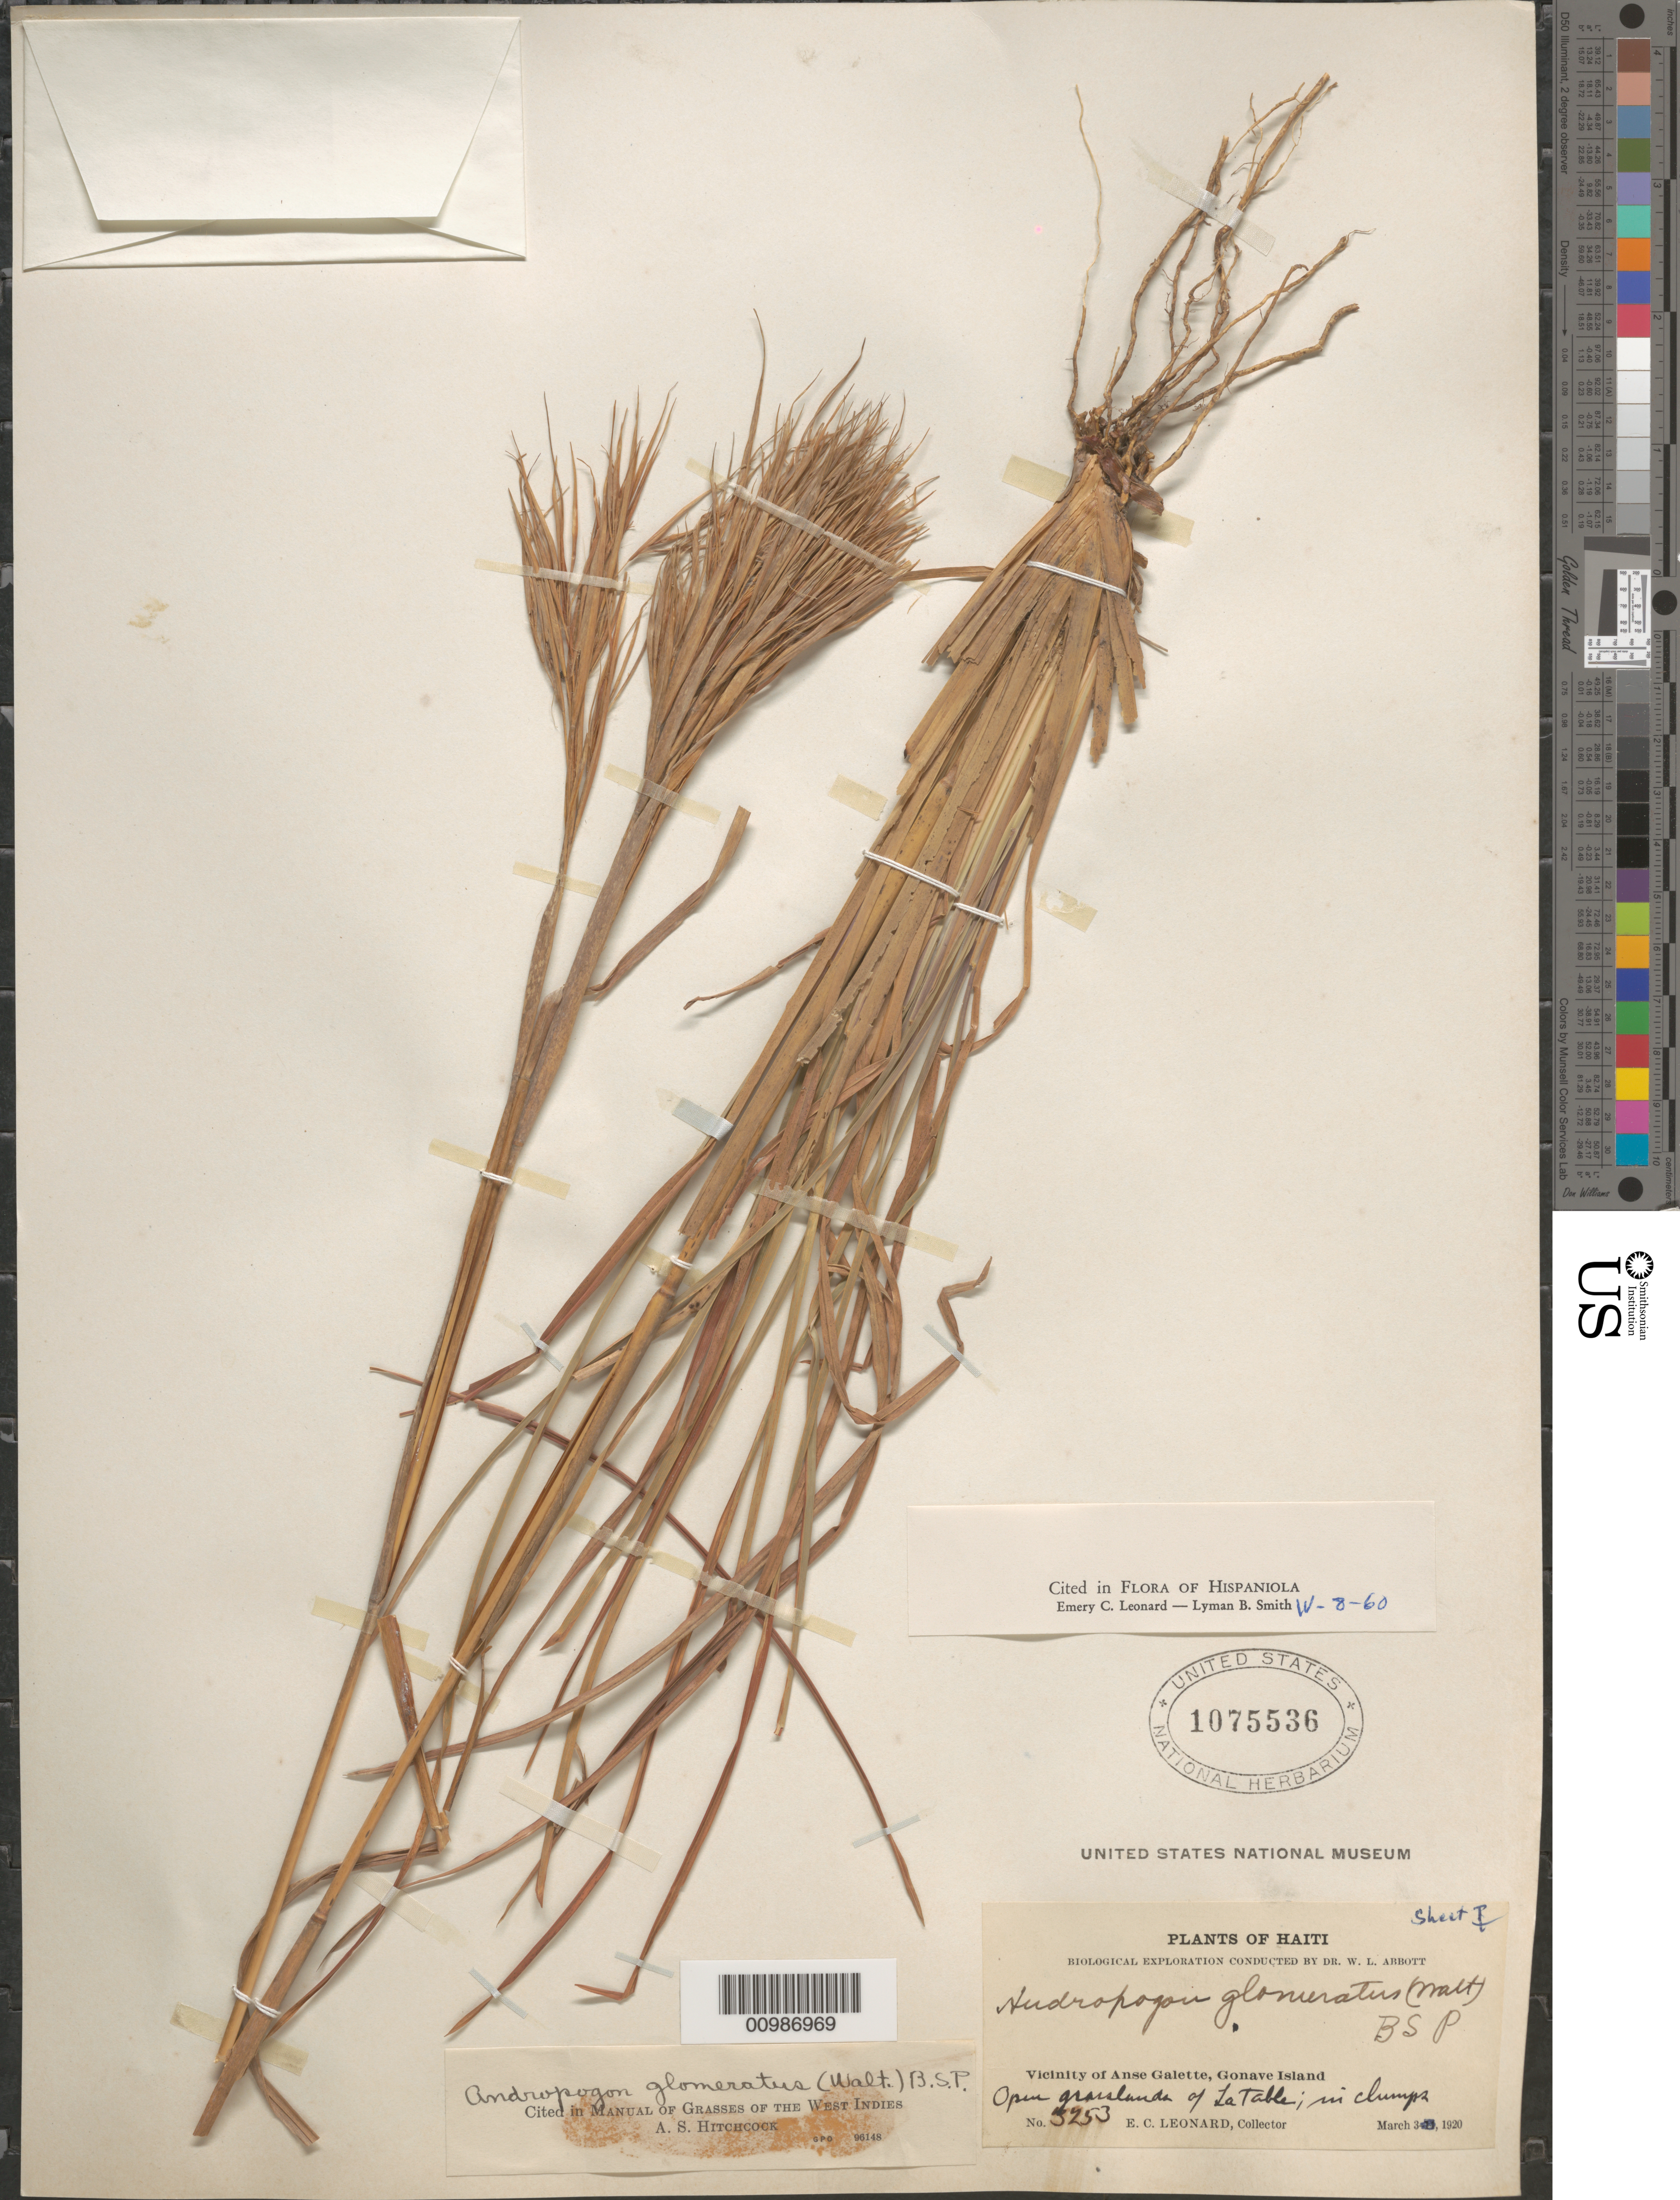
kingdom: Plantae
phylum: Tracheophyta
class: Liliopsida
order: Poales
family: Poaceae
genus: Andropogon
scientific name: Andropogon glomeratus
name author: (Walter) Britton, Stearns & Poggenb.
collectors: E. C. Leonard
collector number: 3253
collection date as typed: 03 Mar 1920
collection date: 1920-03-03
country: Haiti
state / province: Óuest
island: Hispaniola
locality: Gonave Island, vicinity of Anse-a-Galets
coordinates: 0 N, 0 E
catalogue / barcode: US 1075536